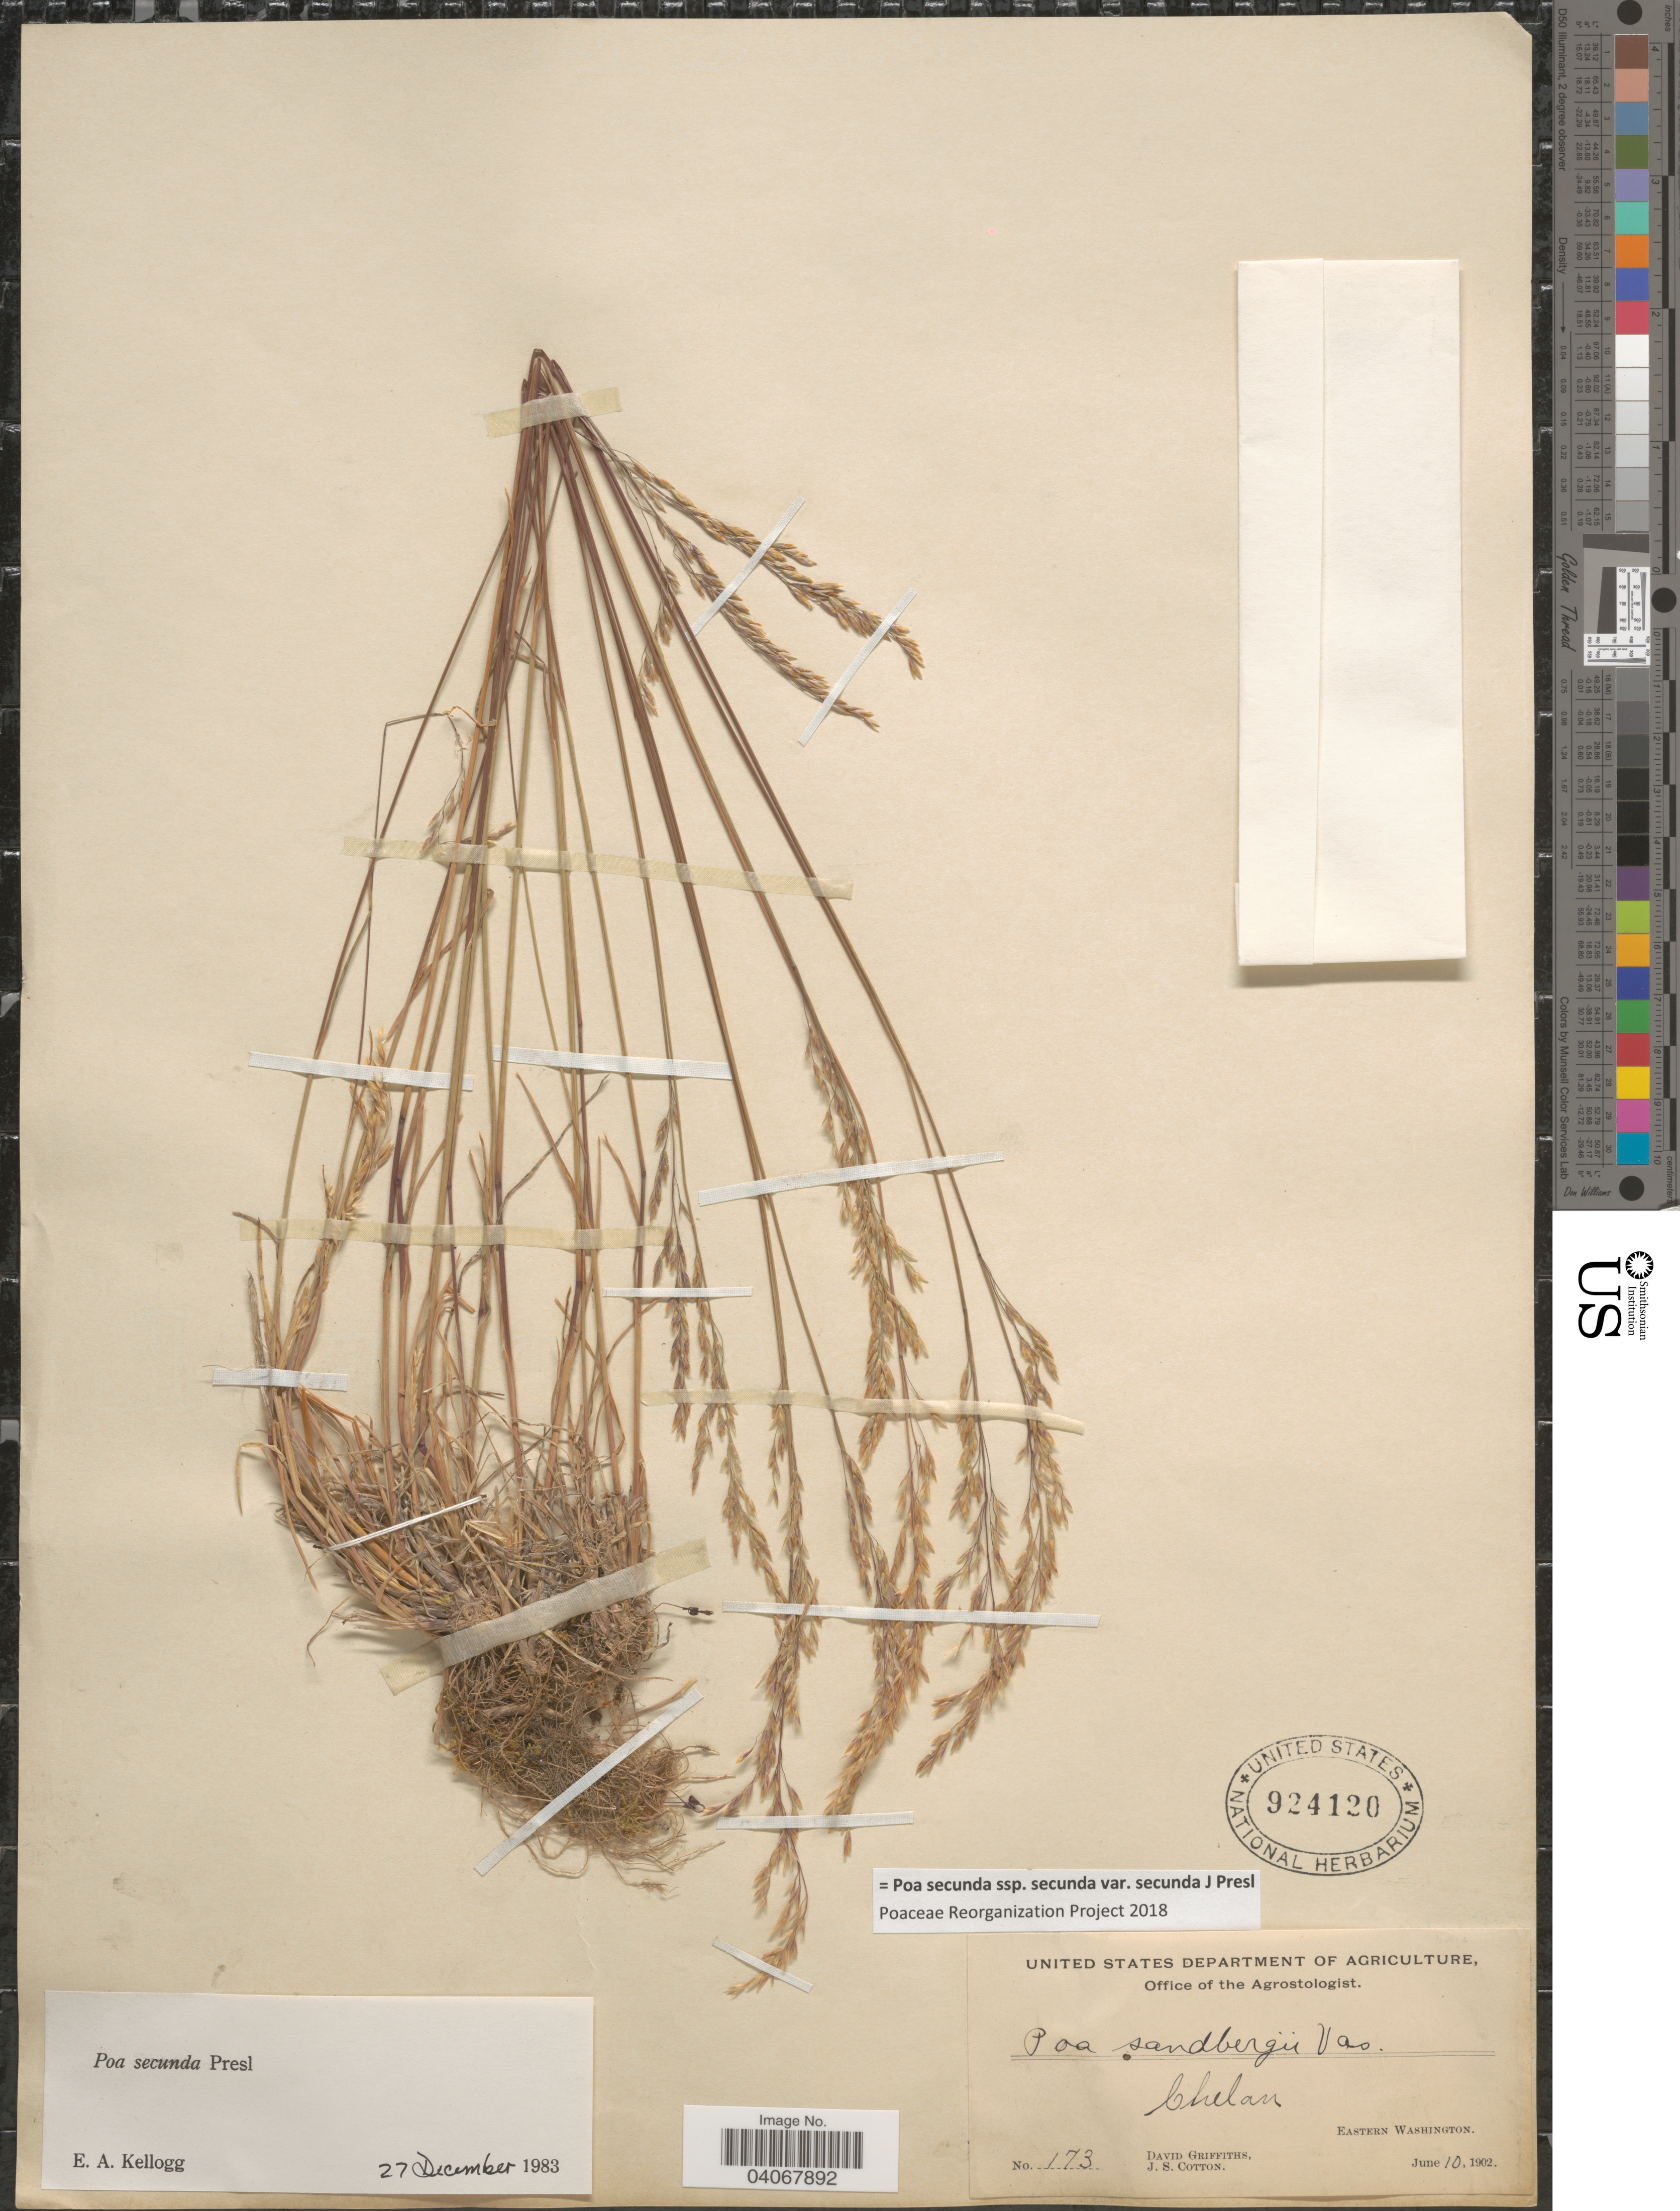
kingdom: Plantae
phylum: Tracheophyta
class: Liliopsida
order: Poales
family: Poaceae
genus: Poa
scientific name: Poa secunda subsp. secunda var. secunda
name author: J. Presl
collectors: D. Griffiths & J. S. Cotton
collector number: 173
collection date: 1902-06-10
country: United States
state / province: Washington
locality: Chelan. Eastern Washington.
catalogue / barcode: US 924120